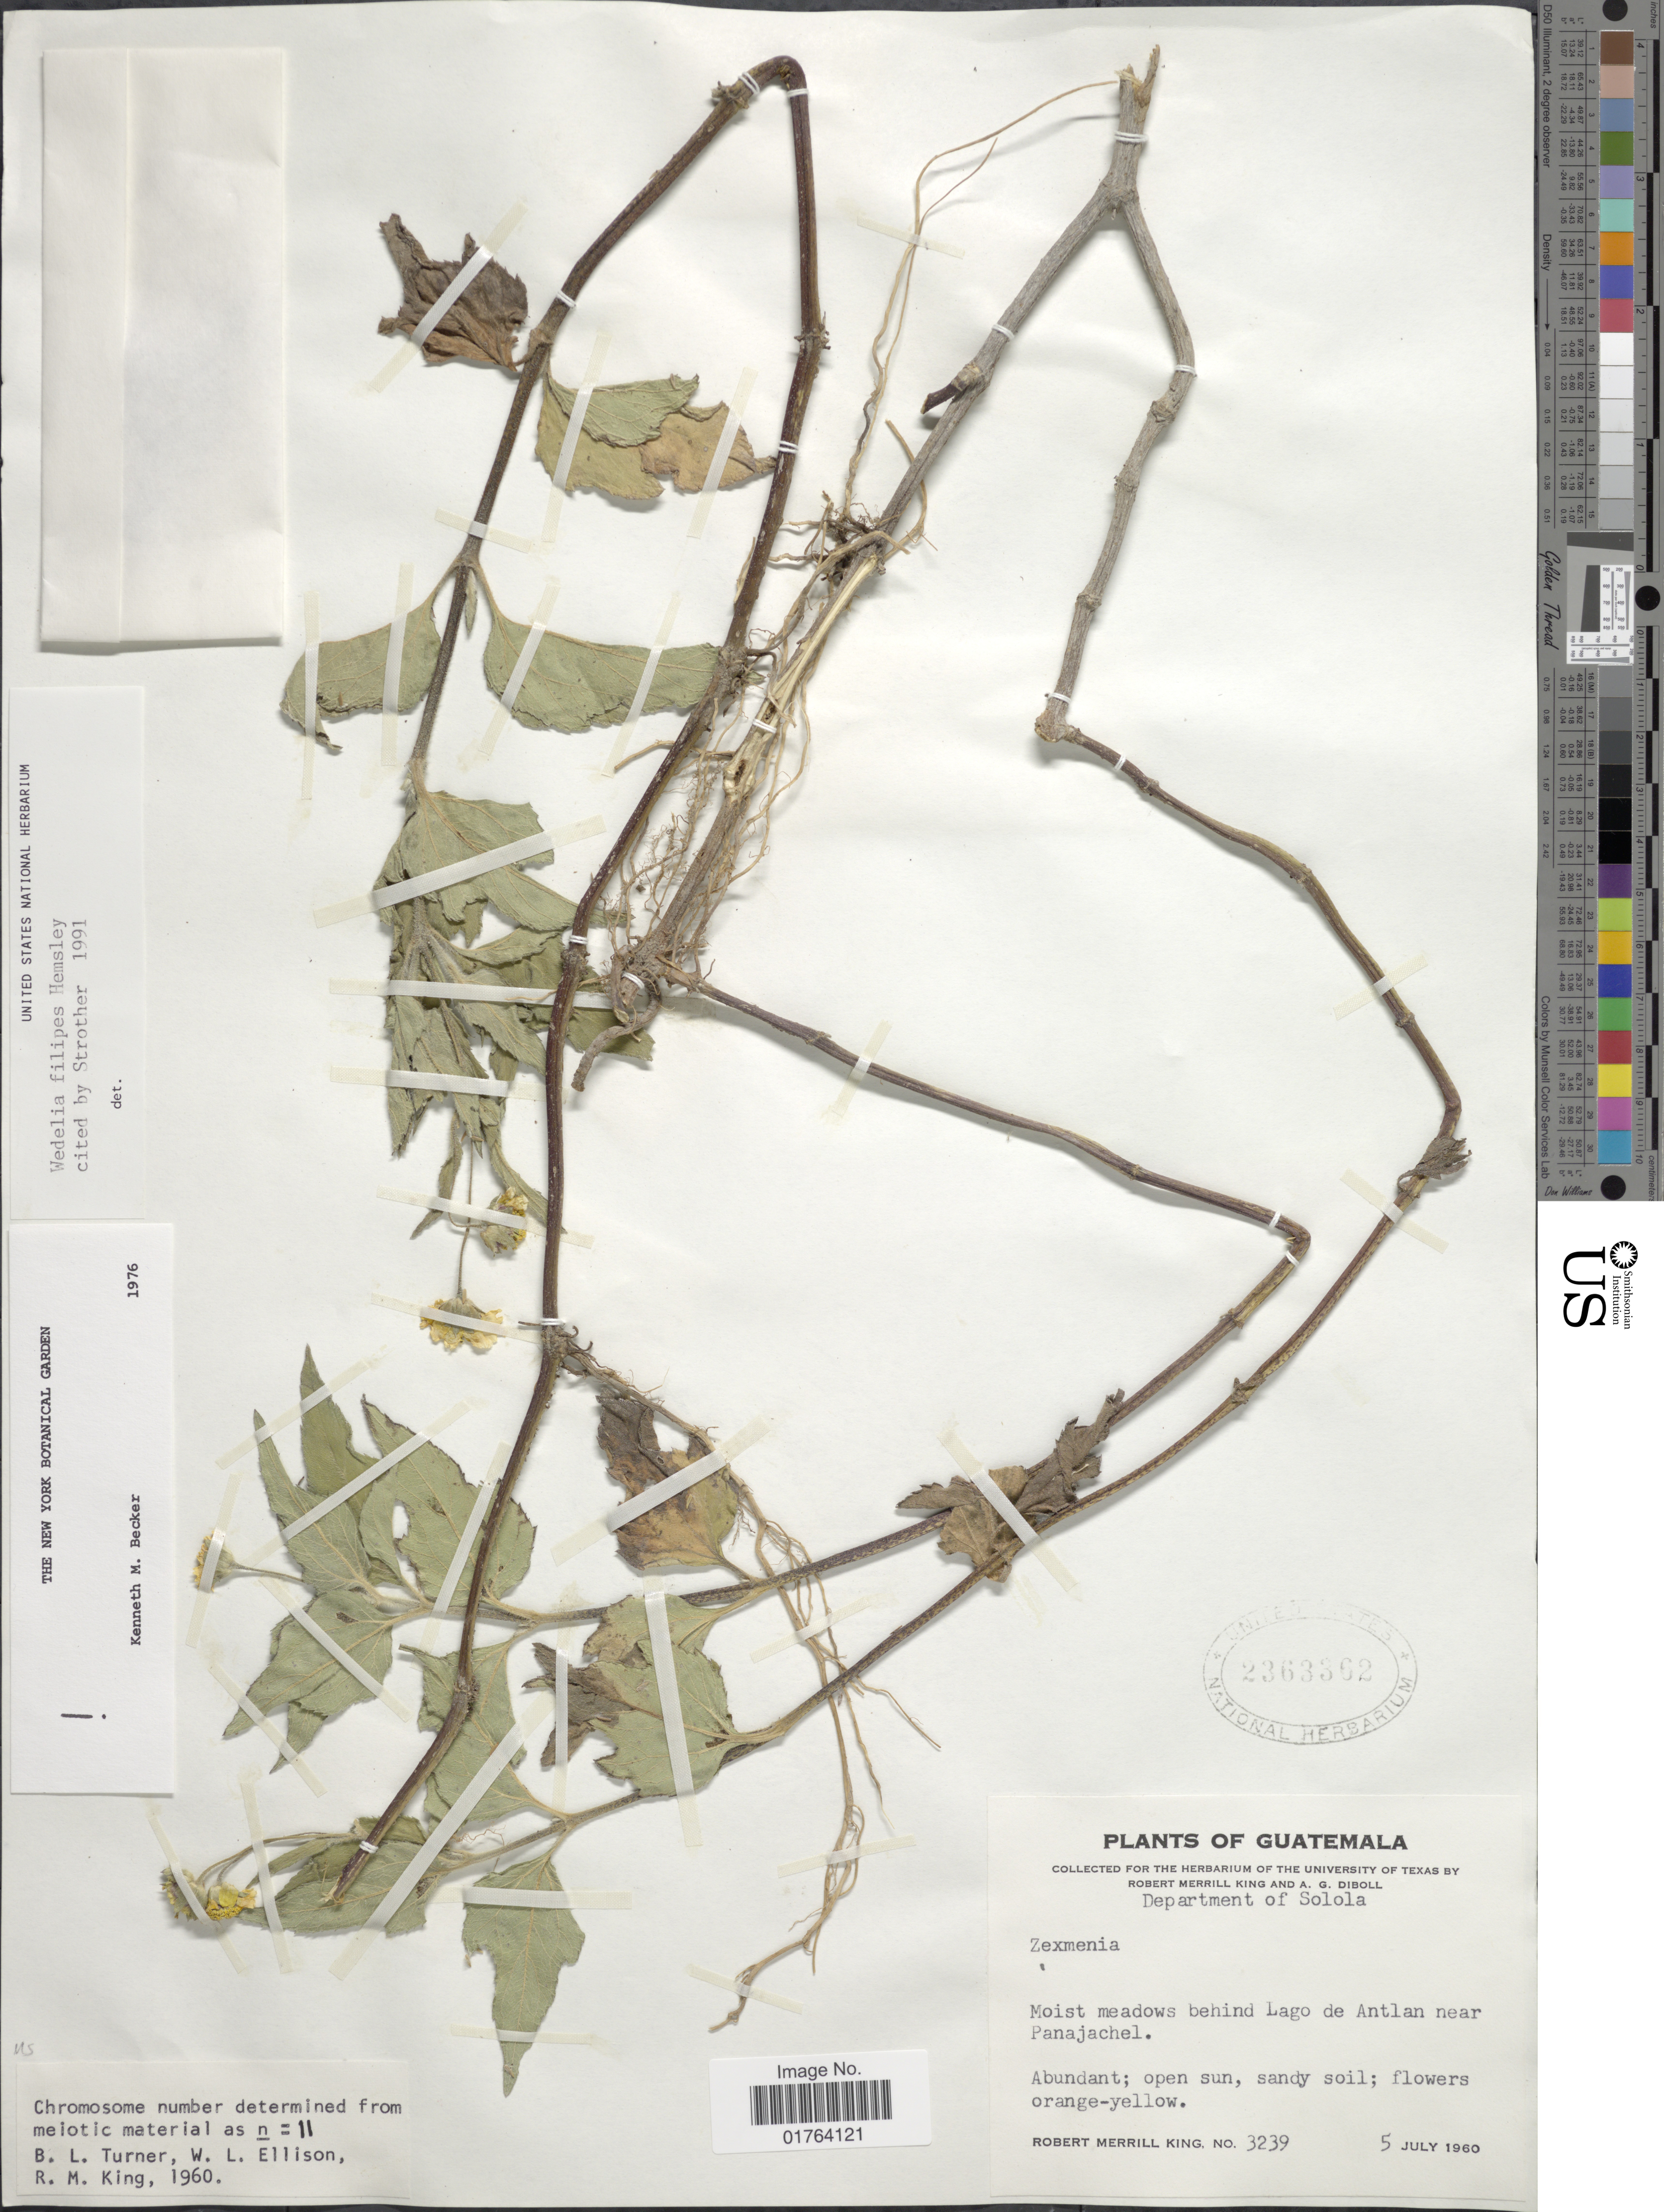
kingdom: Plantae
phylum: Tracheophyta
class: Magnoliopsida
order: Asterales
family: Asteraceae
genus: Wedelia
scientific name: Wedelia filipes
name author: Hemsl.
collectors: R. M. King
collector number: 3239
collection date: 1960-07-05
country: Guatemala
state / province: Sololá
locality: Behind Lago de Antlan near Panajachel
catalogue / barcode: US 2363362